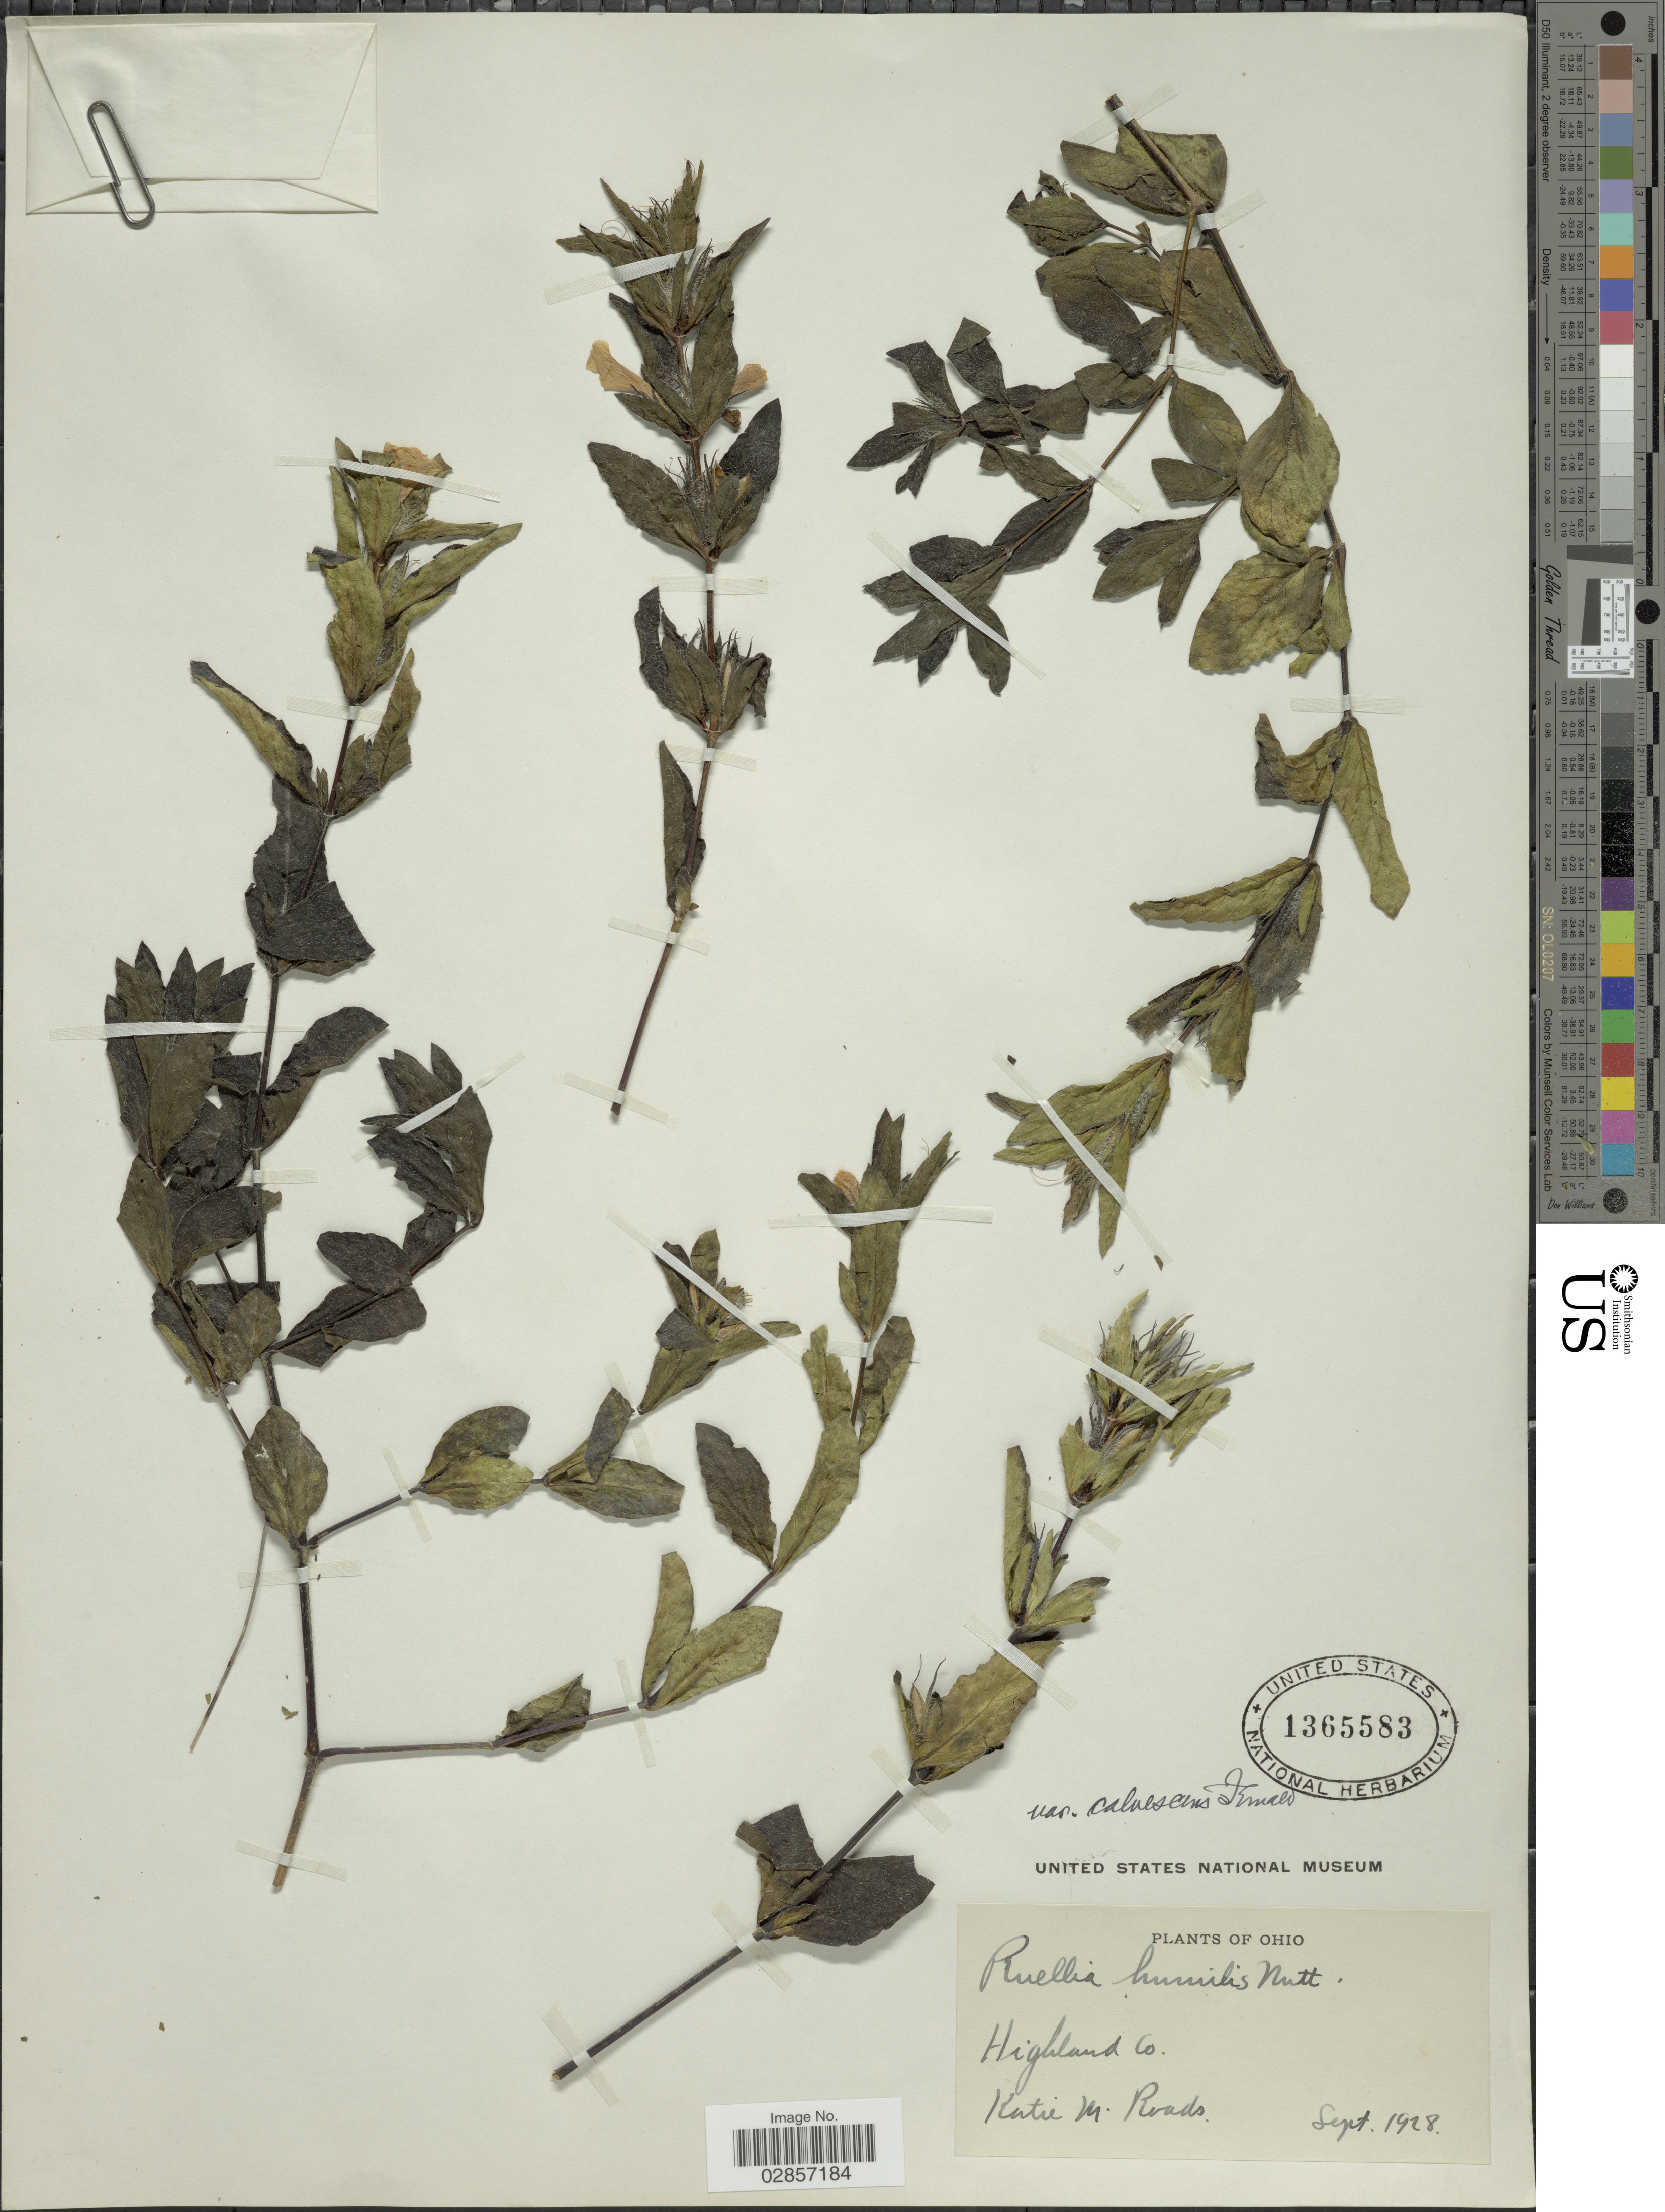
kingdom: Plantae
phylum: Tracheophyta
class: Magnoliopsida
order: Lamiales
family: Acanthaceae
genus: Ruellia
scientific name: Ruellia humilis var. calvescens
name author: Fernald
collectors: K. Roads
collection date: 1928-09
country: United States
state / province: Ohio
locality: Highland Co.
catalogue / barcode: US 1365583